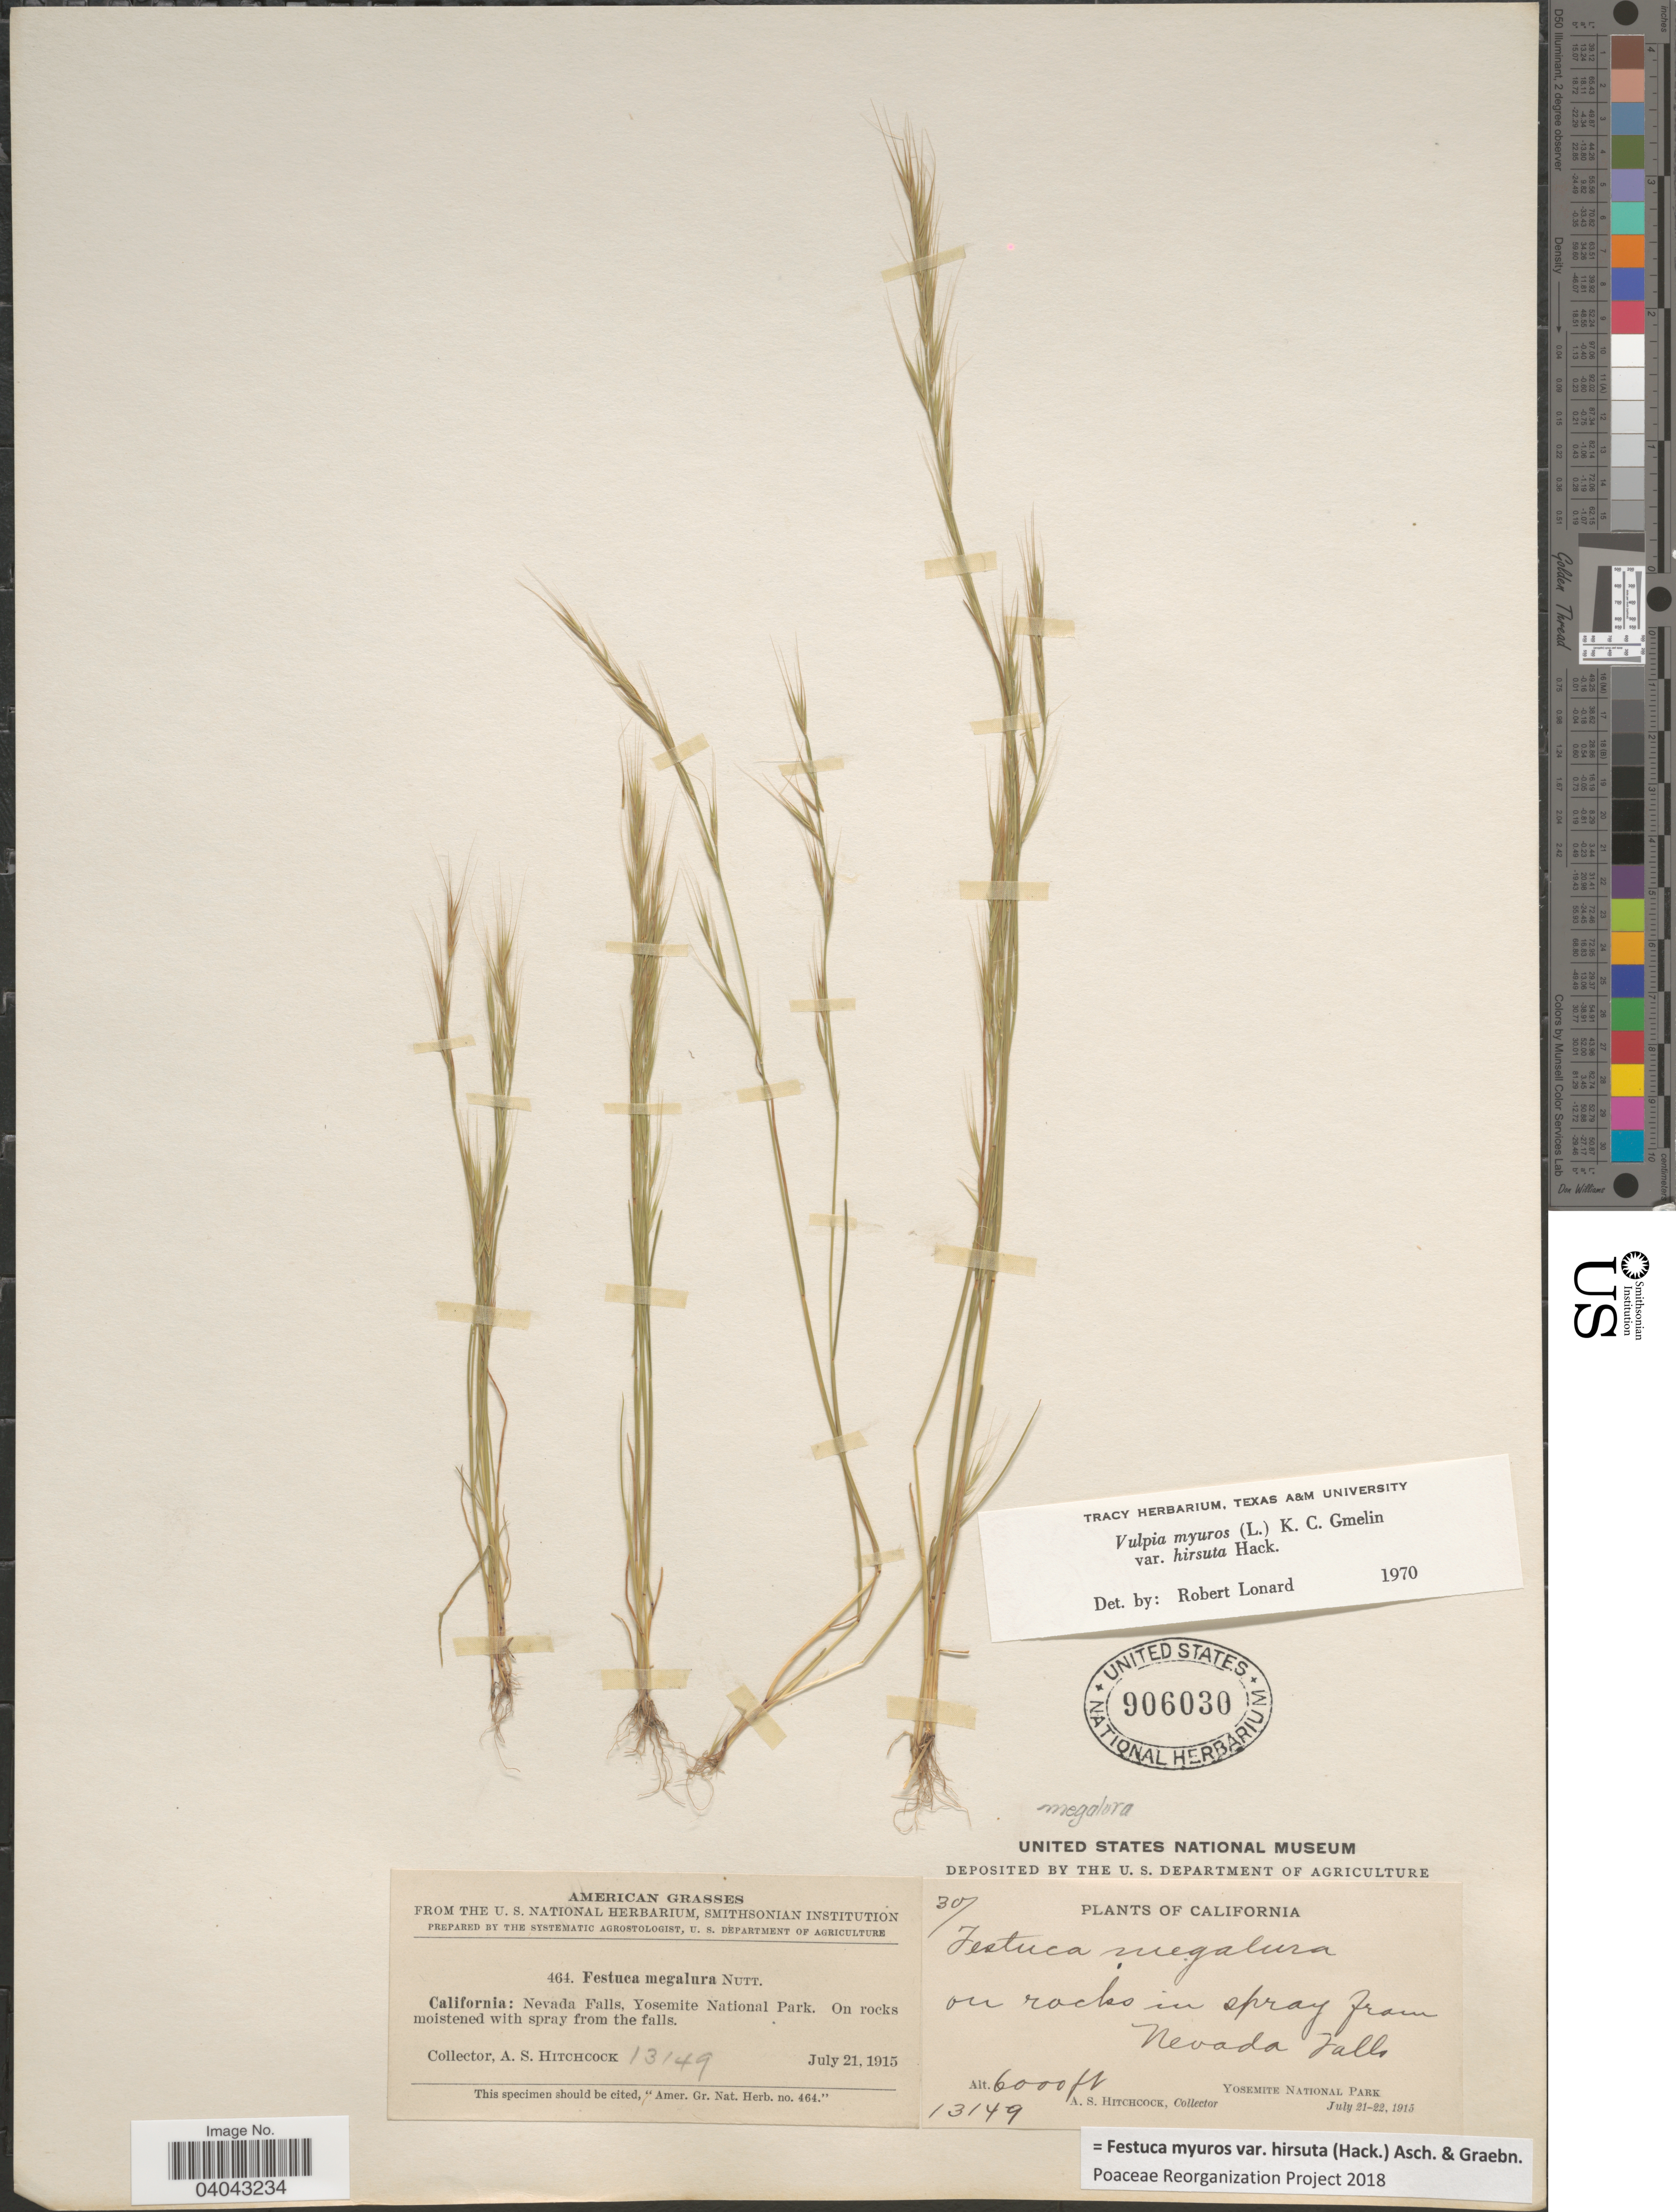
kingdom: Plantae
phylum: Tracheophyta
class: Liliopsida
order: Poales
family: Poaceae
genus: Festuca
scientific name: Festuca myuros var. hirsuta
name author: (Hack.) Asch. & Graebn.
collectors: A. S. Hitchcock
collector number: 13149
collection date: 1915-07-21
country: United States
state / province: California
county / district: Mariposa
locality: America. Nevada Falls, Yosemite National Park.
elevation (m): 1829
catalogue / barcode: US 906030